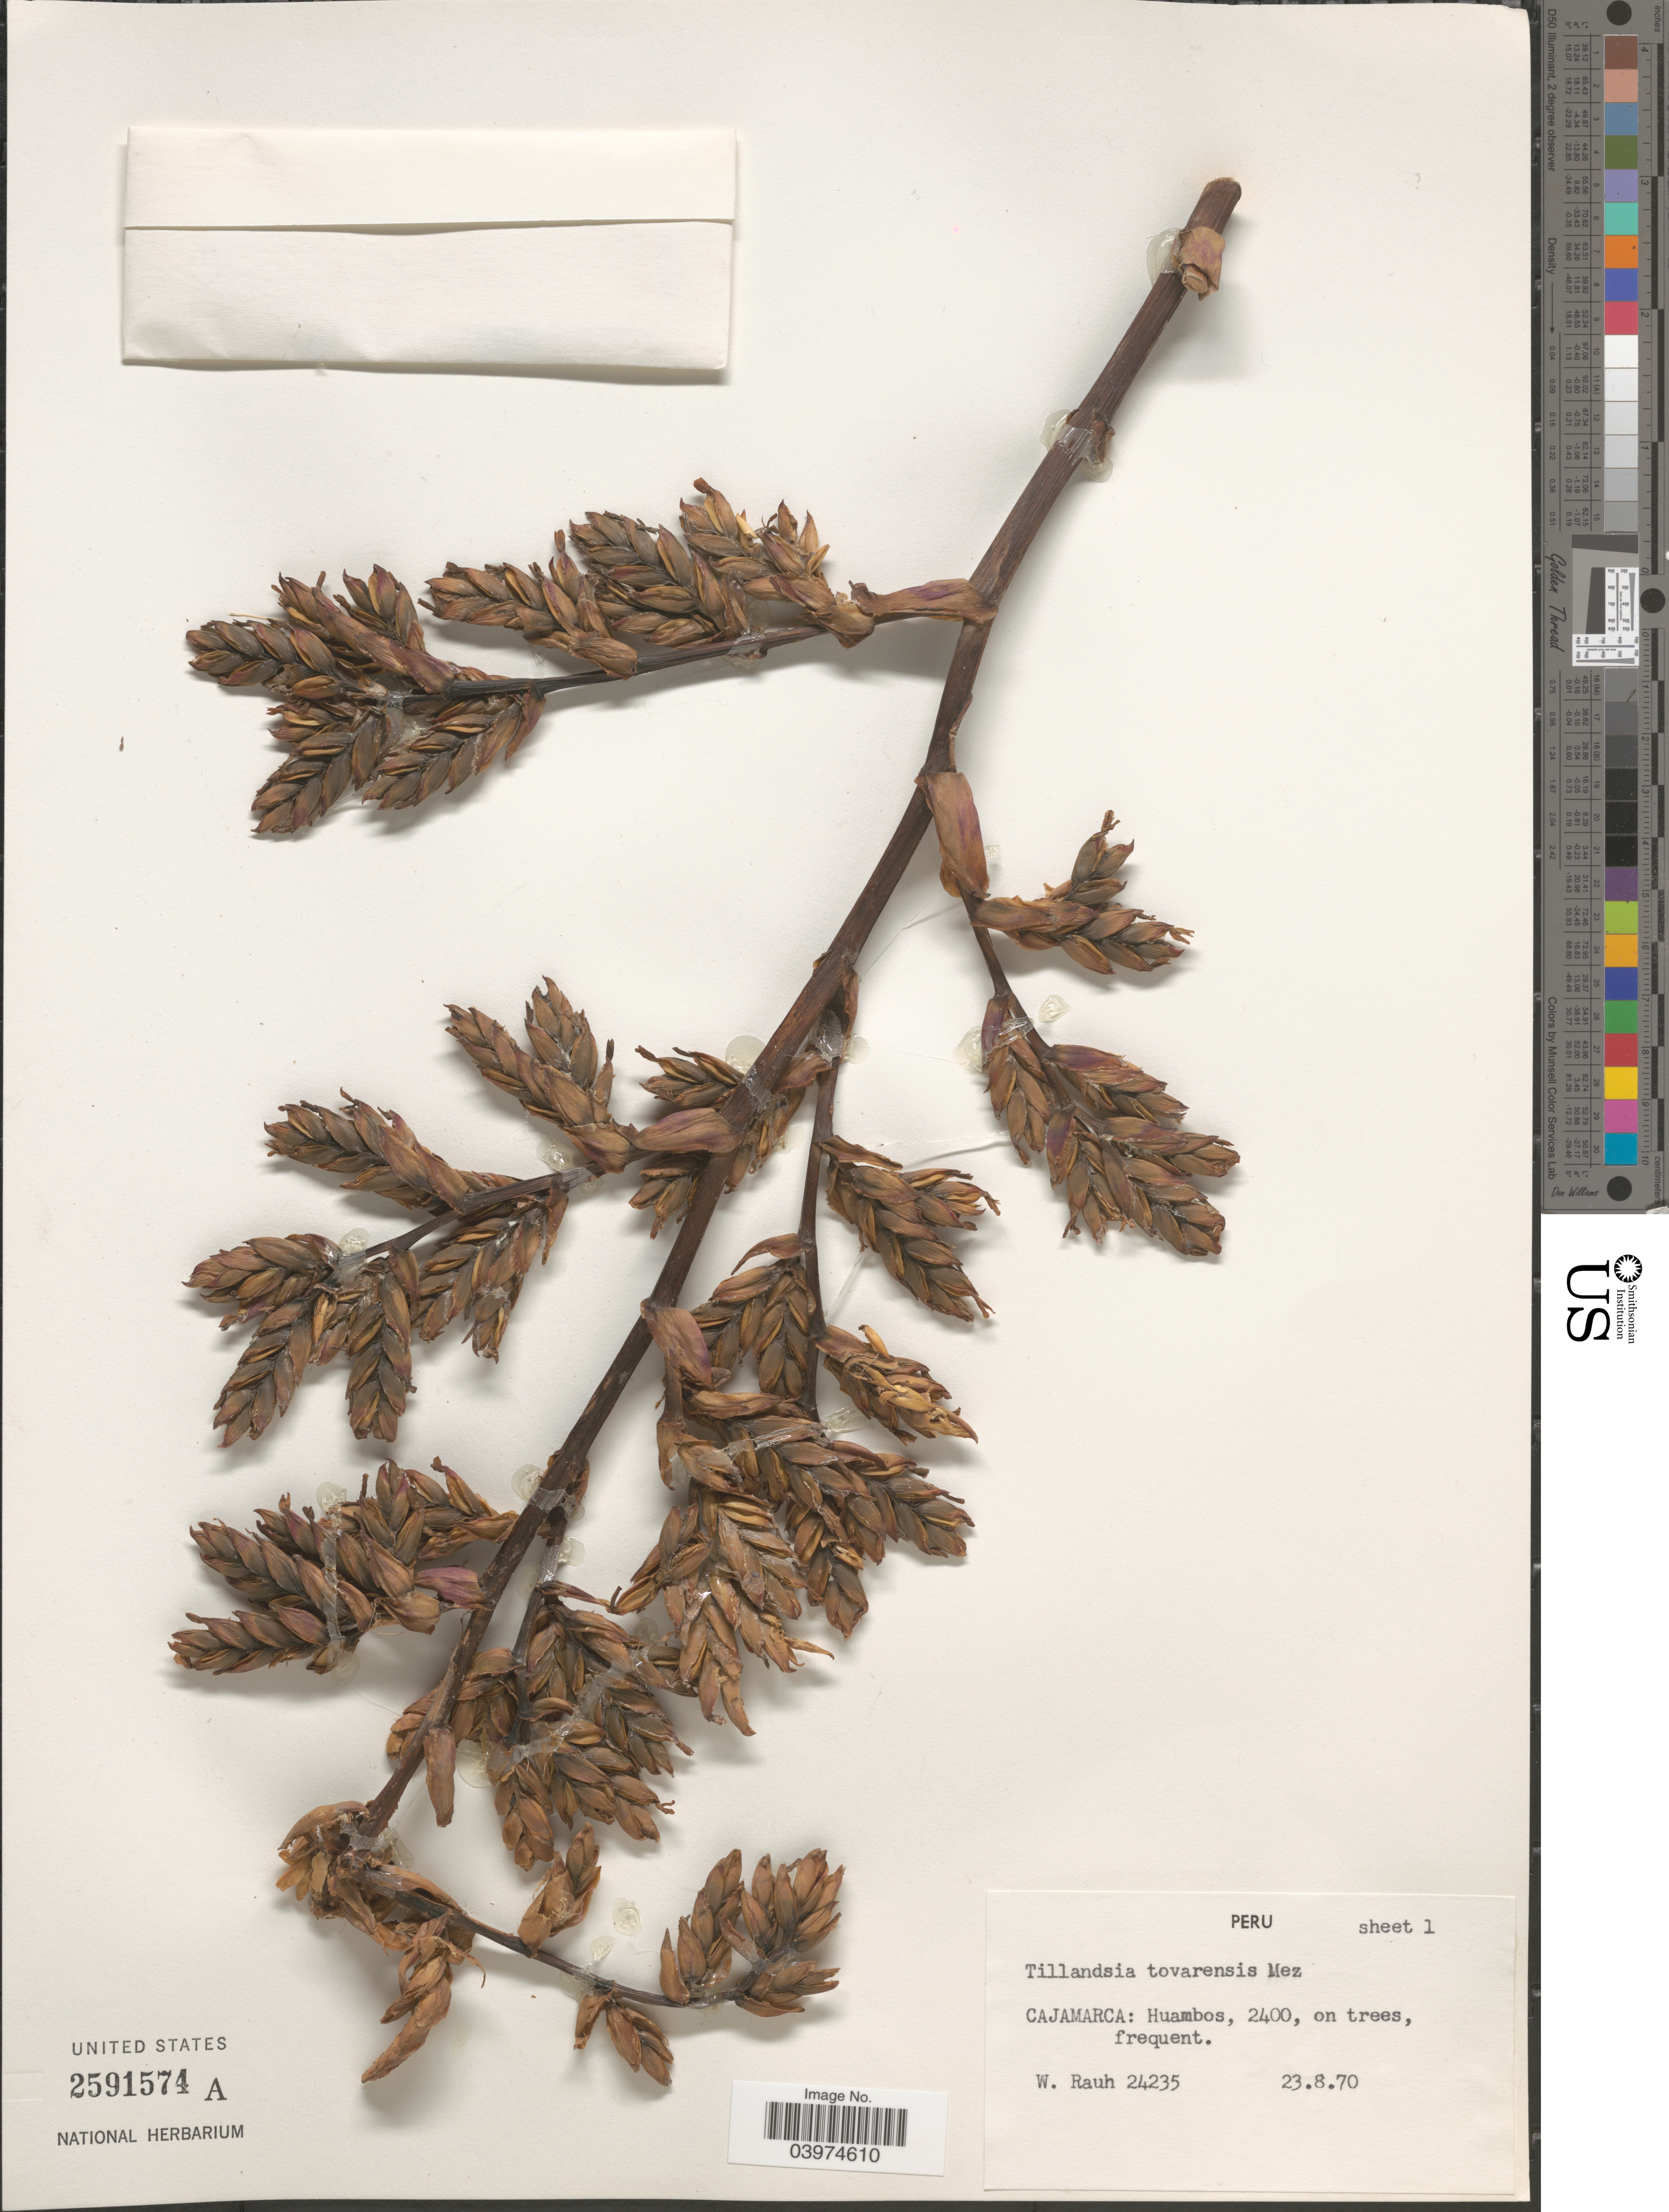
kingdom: Plantae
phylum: Tracheophyta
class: Liliopsida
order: Poales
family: Bromeliaceae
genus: Tillandsia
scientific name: Tillandsia tovarensis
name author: Mez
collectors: W. Rauh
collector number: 24235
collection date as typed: Transcribed d/m/y: 23/8/70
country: Peru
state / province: Cajamarca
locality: Huambos.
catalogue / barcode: US 2591574A